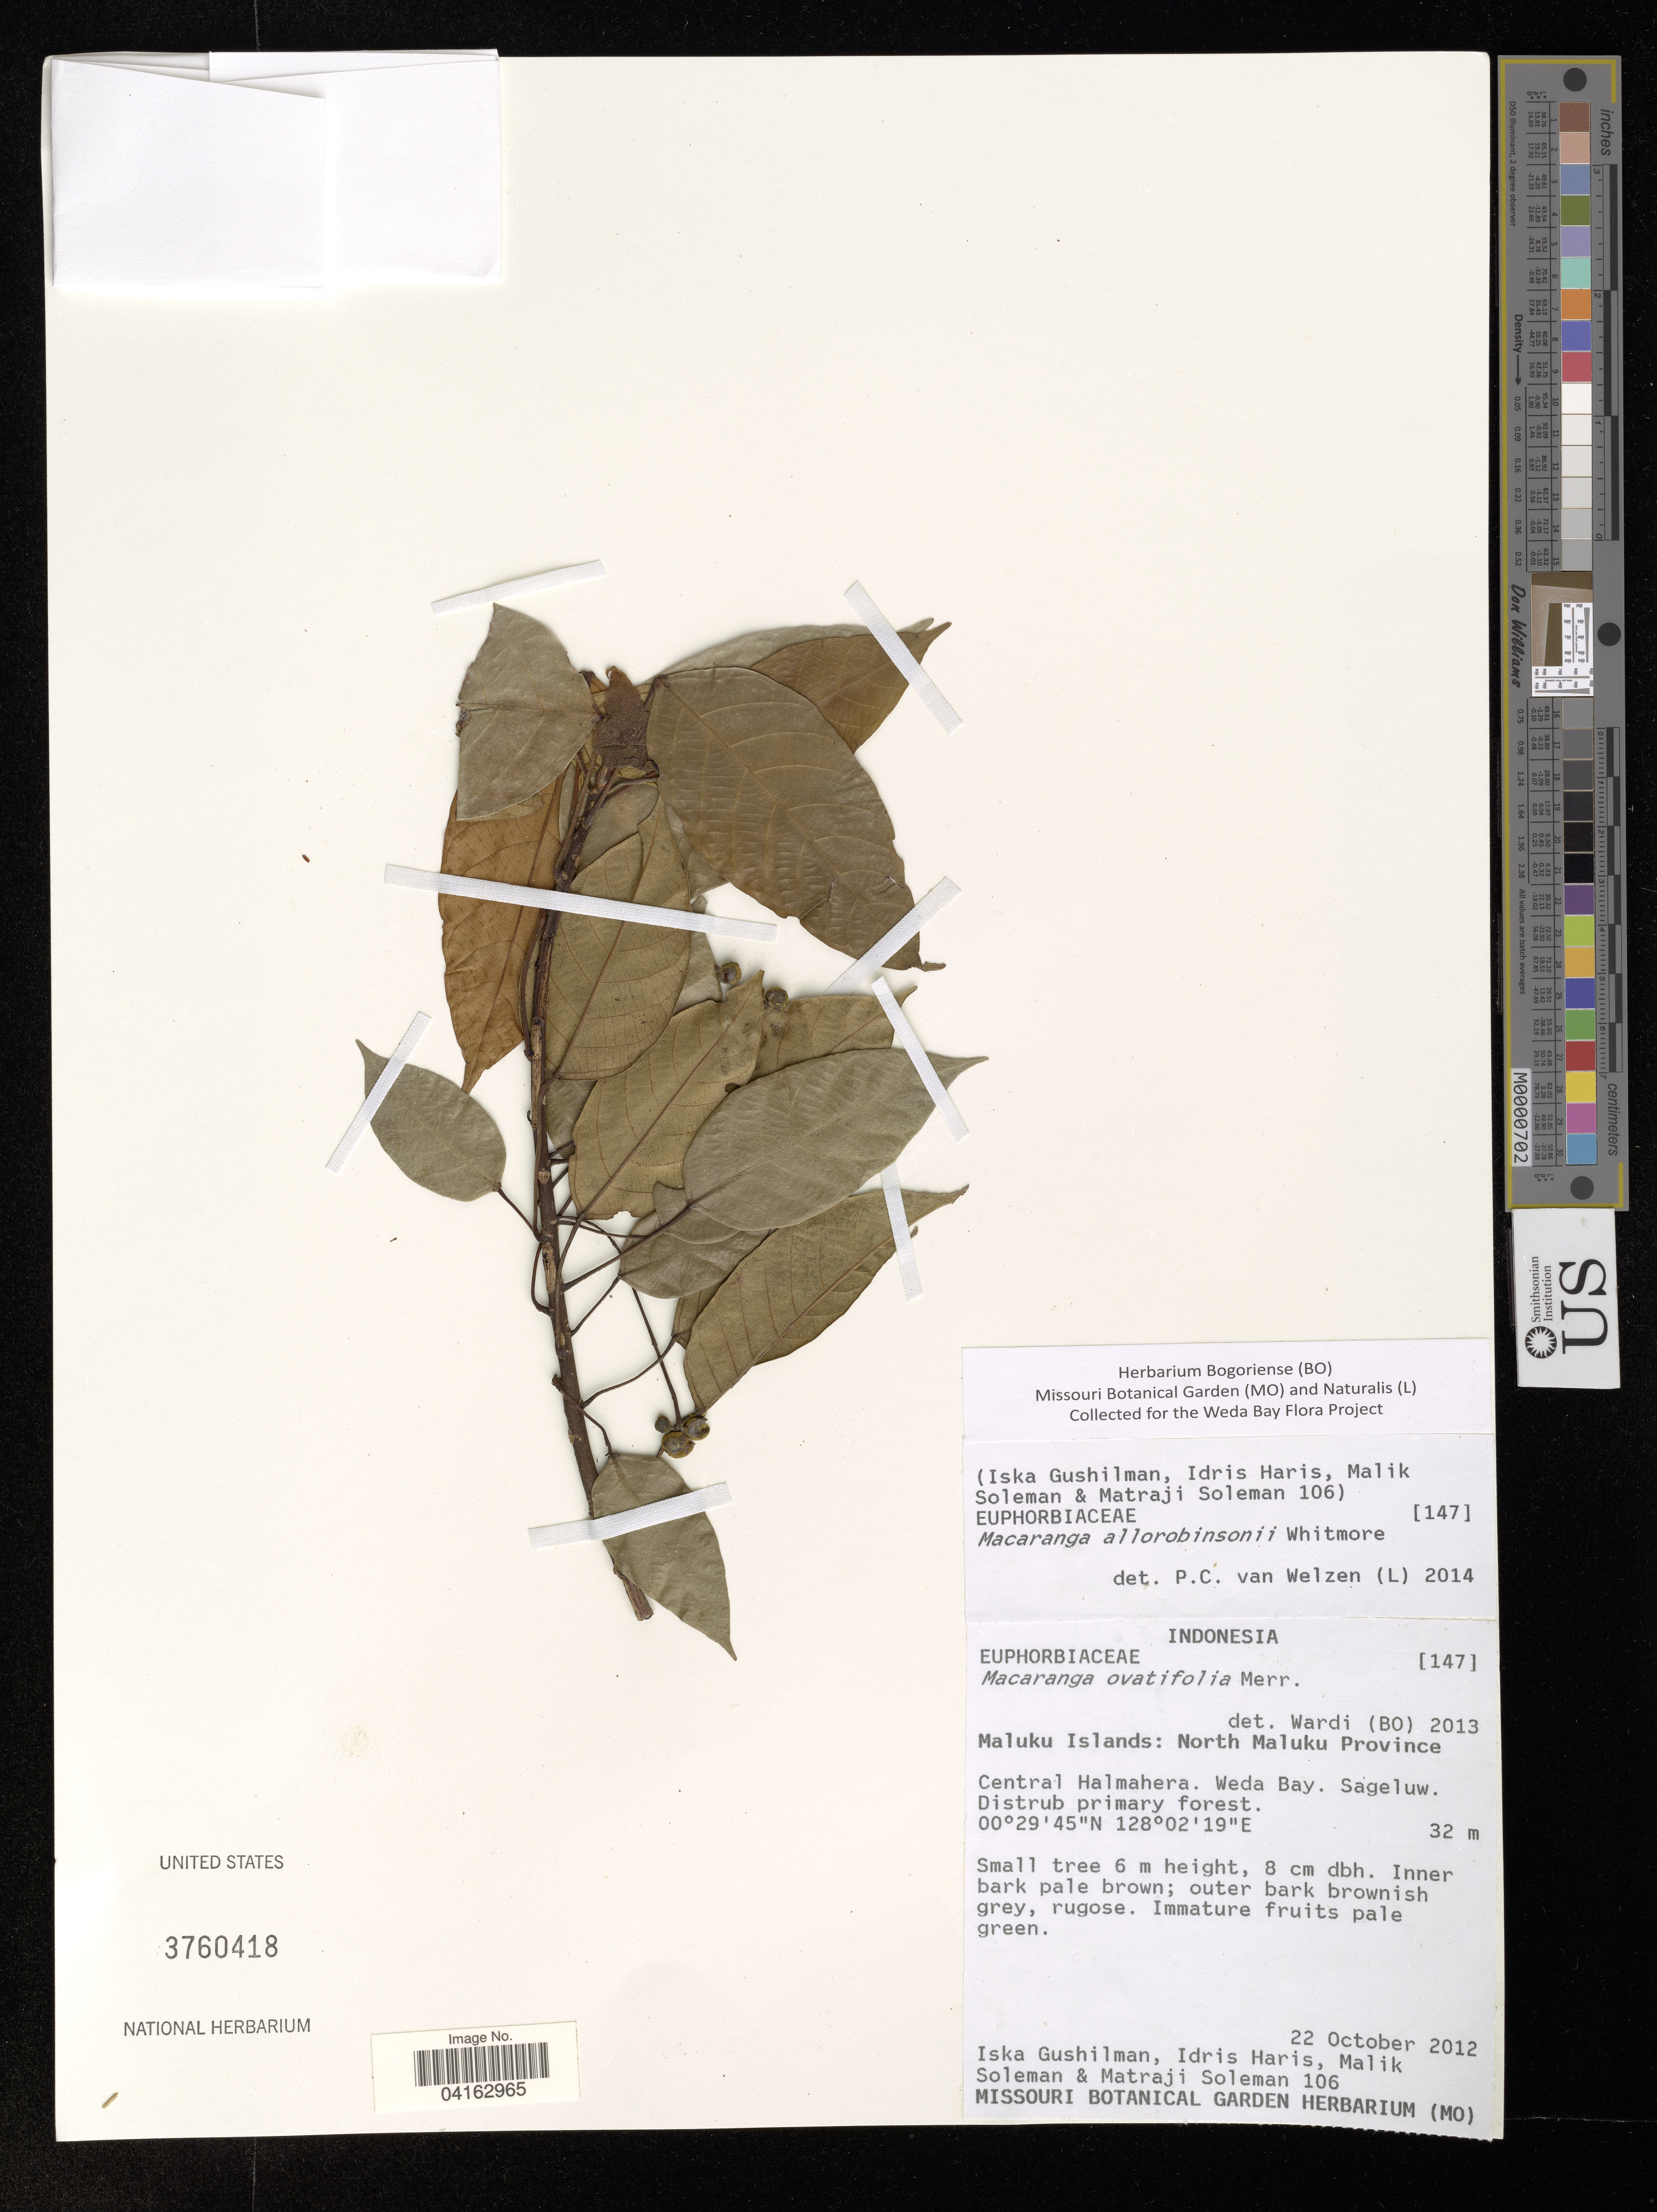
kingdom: Plantae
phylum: Tracheophyta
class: Magnoliopsida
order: Malpighiales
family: Euphorbiaceae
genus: Macaranga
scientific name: Macaranga ovatifolia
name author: Merr.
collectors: I. Gushilman, I. Haris, S. Mahroji & M. Soleman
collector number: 106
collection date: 2012-10-22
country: Indonesia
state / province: Maluku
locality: North Maluku Province. Central Halmahera. Weda Bay. Sageluw. Distrub primary forest.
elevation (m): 32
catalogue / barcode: US 3760418